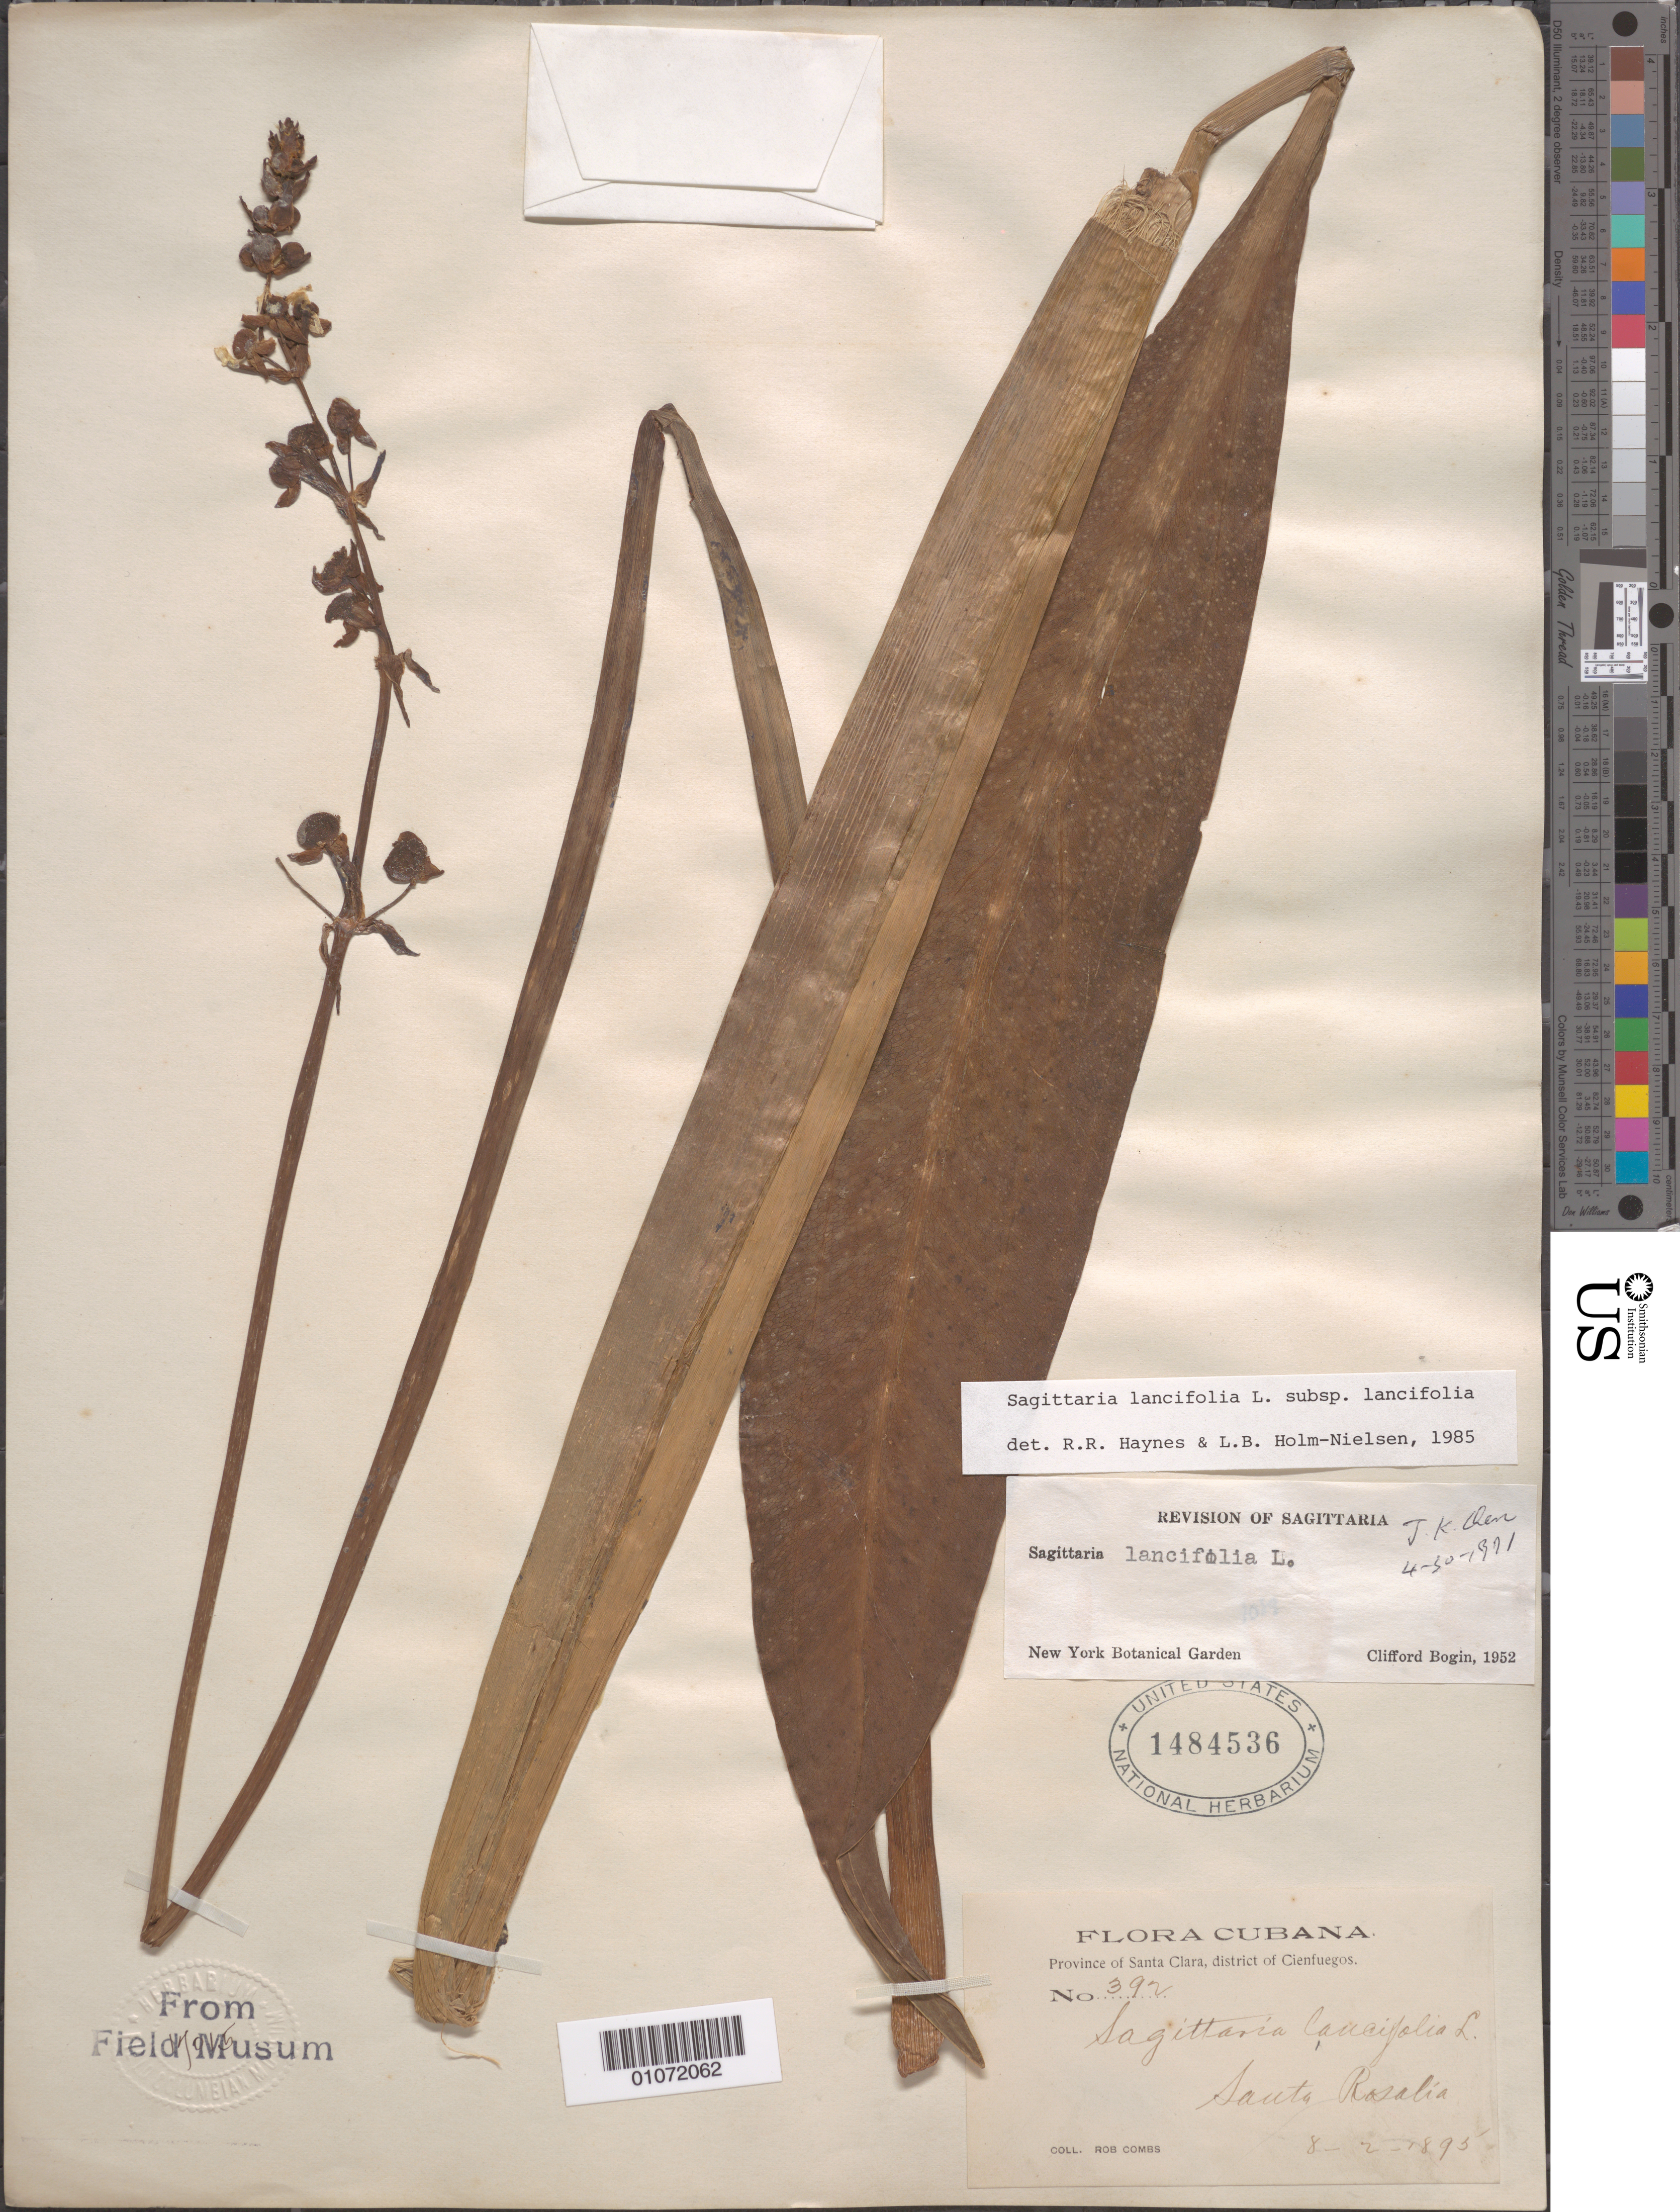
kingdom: Plantae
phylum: Tracheophyta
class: Liliopsida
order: Alismatales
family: Alismataceae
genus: Sagittaria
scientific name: Sagittaria lancifolia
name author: L.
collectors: R. Combs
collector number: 392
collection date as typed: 08 Feb 1893 or 02 Aug 1893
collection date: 1893-02-08 or 1893-08-02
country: Cuba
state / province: La Habana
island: Cuba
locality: La Habana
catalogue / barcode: US 1484536